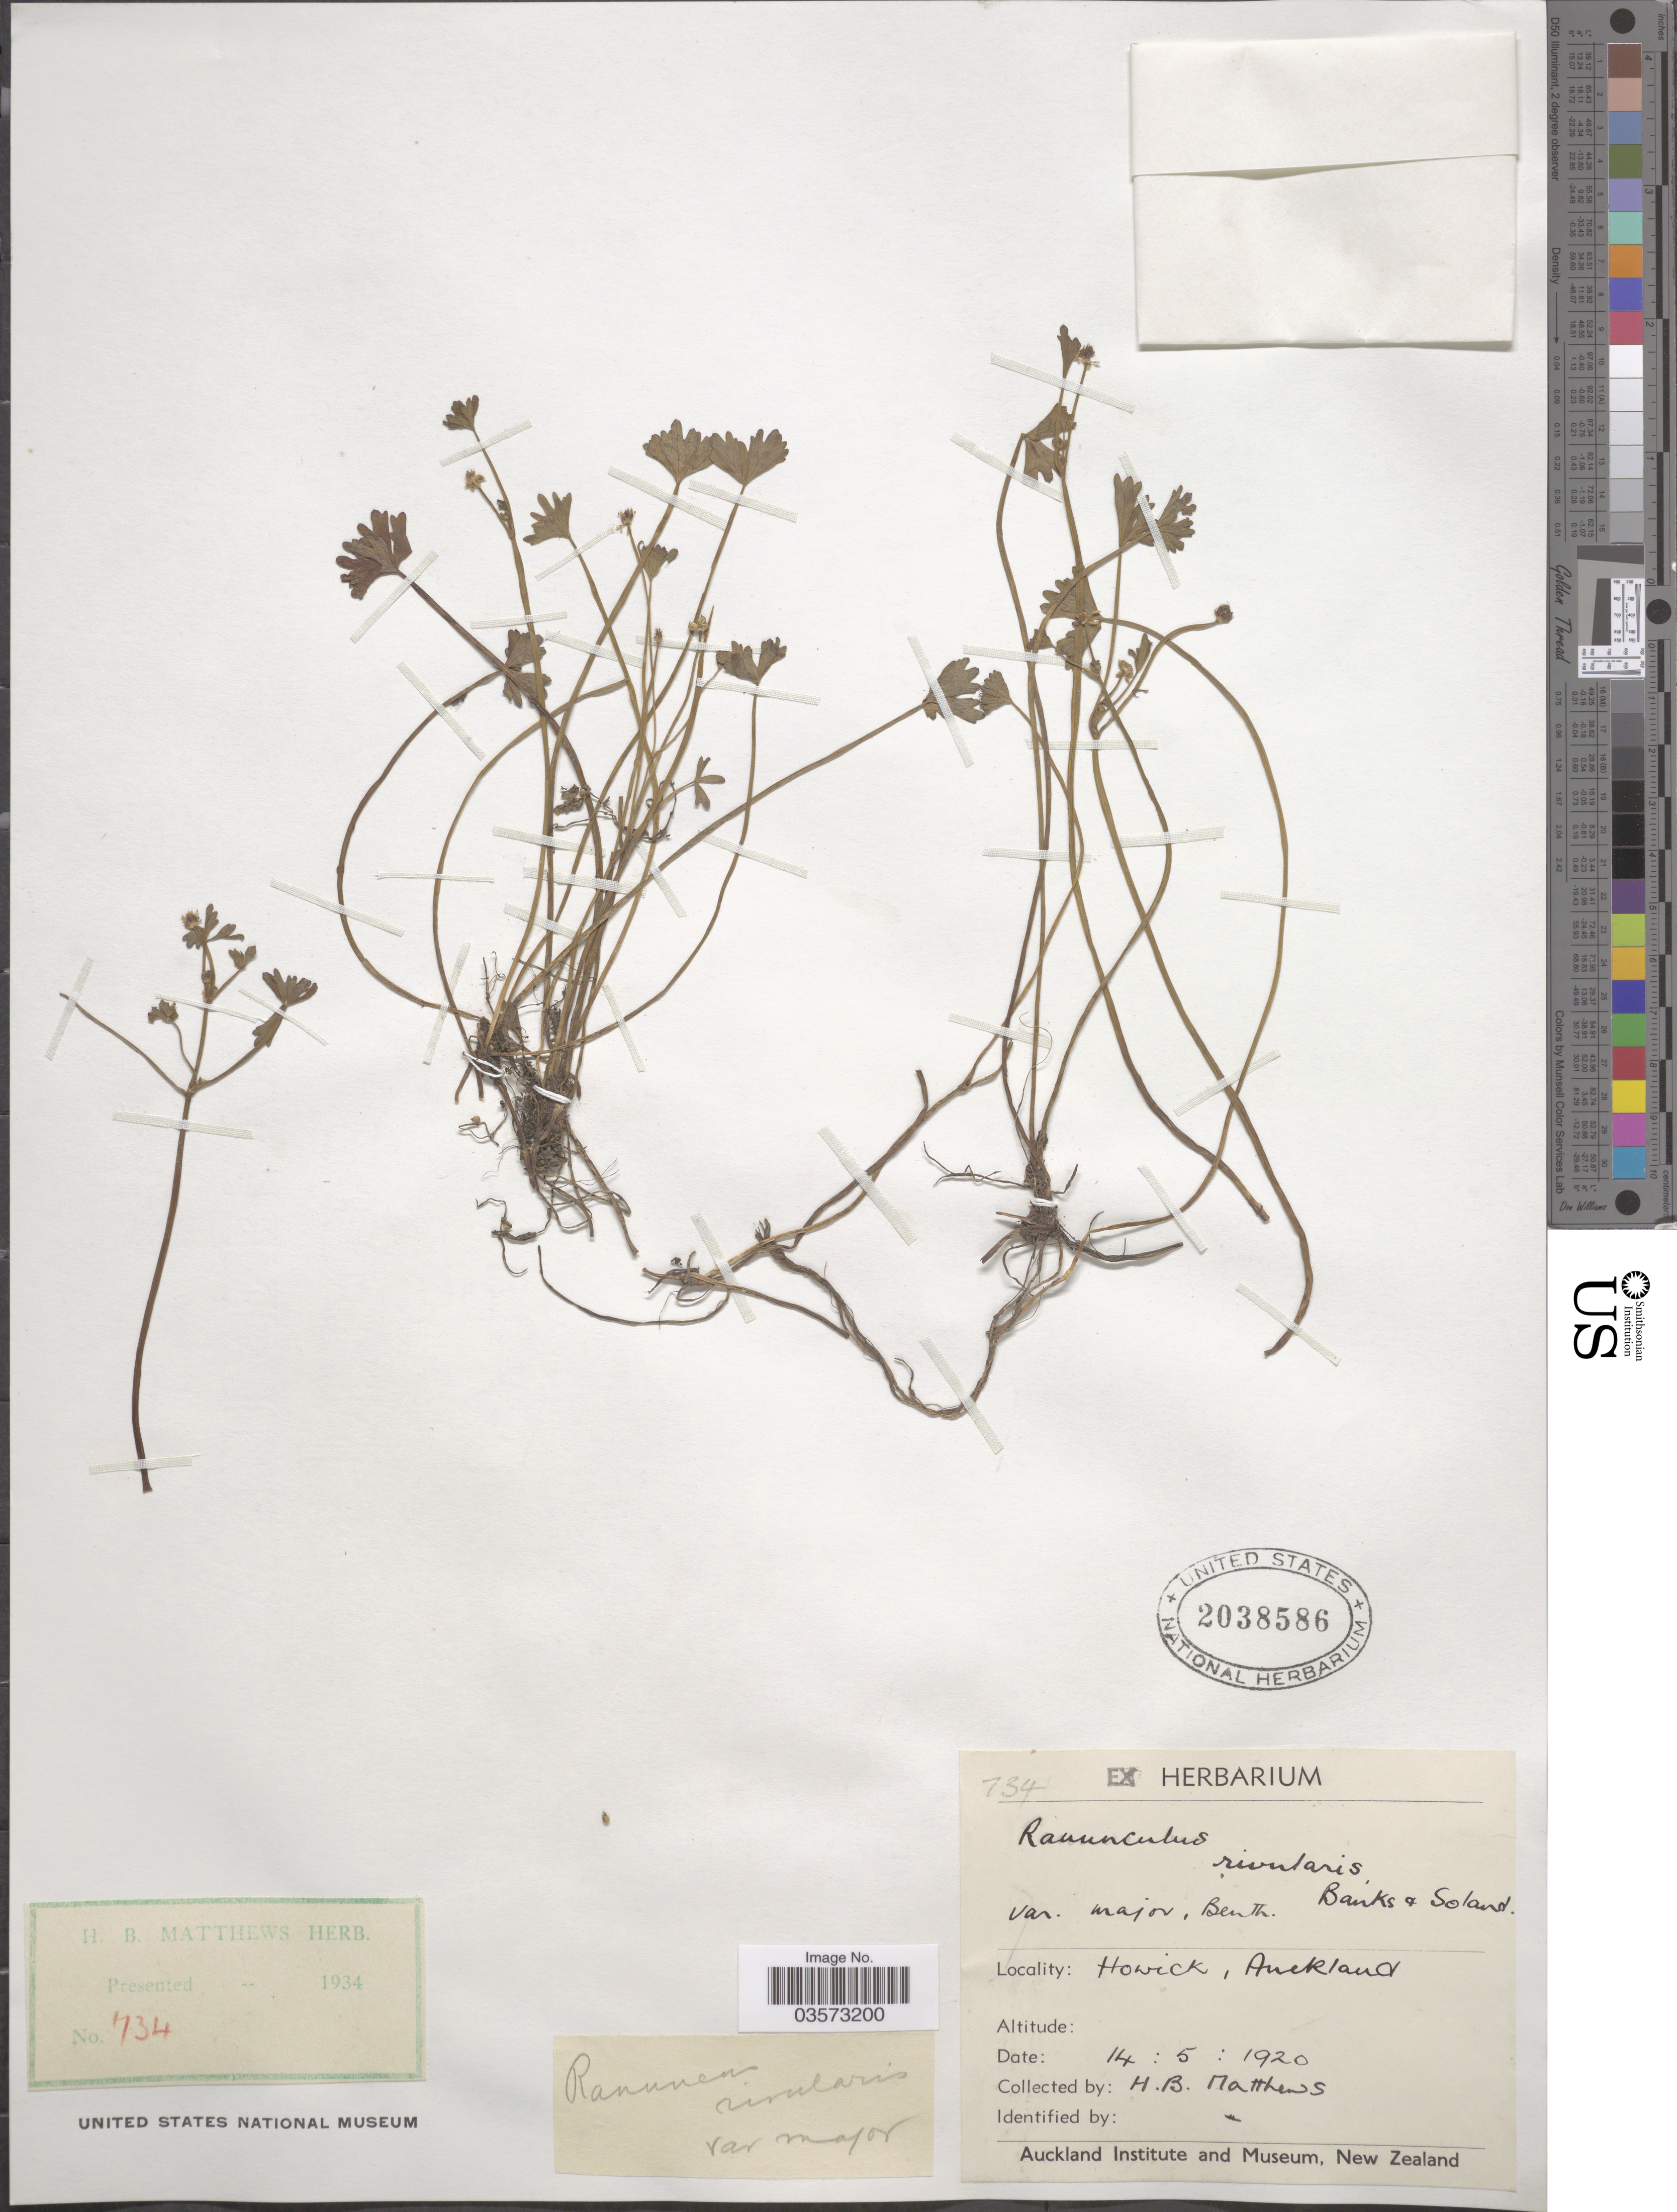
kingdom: Plantae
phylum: Tracheophyta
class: Magnoliopsida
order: Ranunculales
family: Ranunculaceae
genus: Ranunculus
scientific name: Ranunculus rivularis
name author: Banks & Sol. ex DC.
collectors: H. B. Matthews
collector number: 734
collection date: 1920-05-14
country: New Zealand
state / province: Auckland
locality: Howick.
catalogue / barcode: US 2038586